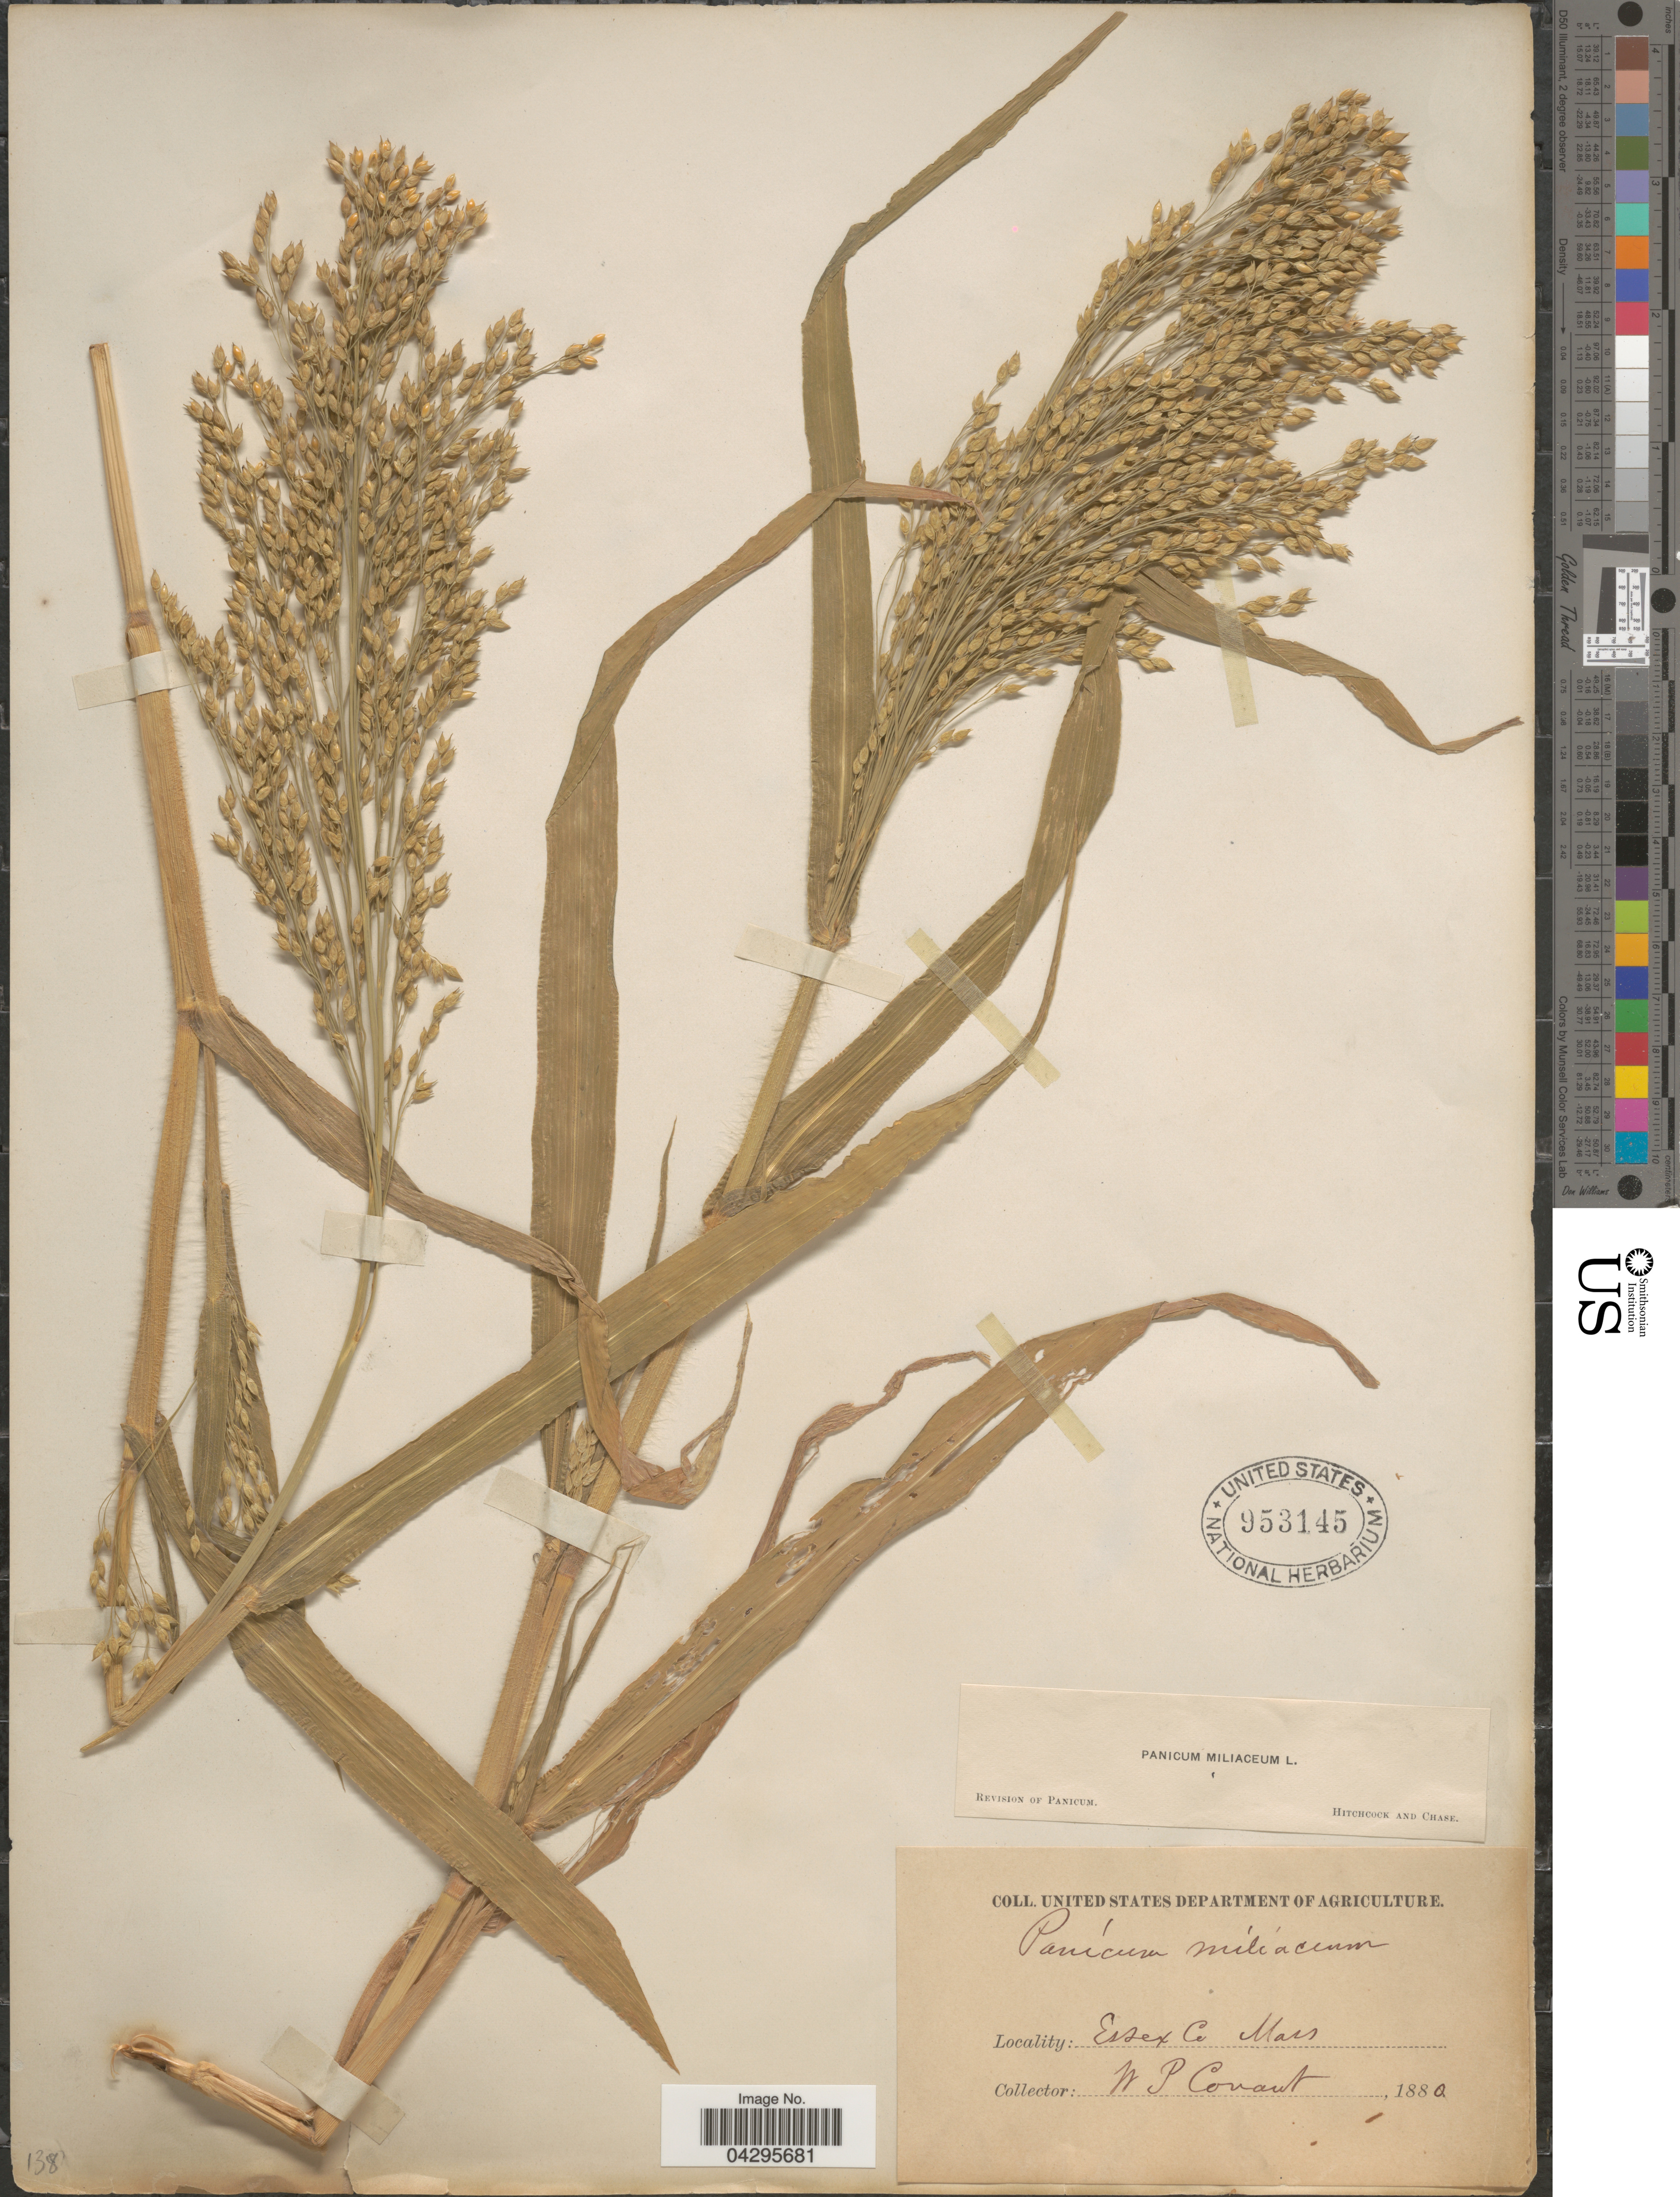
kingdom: Plantae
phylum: Tracheophyta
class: Liliopsida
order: Poales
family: Poaceae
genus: Panicum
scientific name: Panicum miliaceum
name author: L.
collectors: W. P. Conant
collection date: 1880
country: United States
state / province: Massachusetts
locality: Essex Co.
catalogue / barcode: US 953145